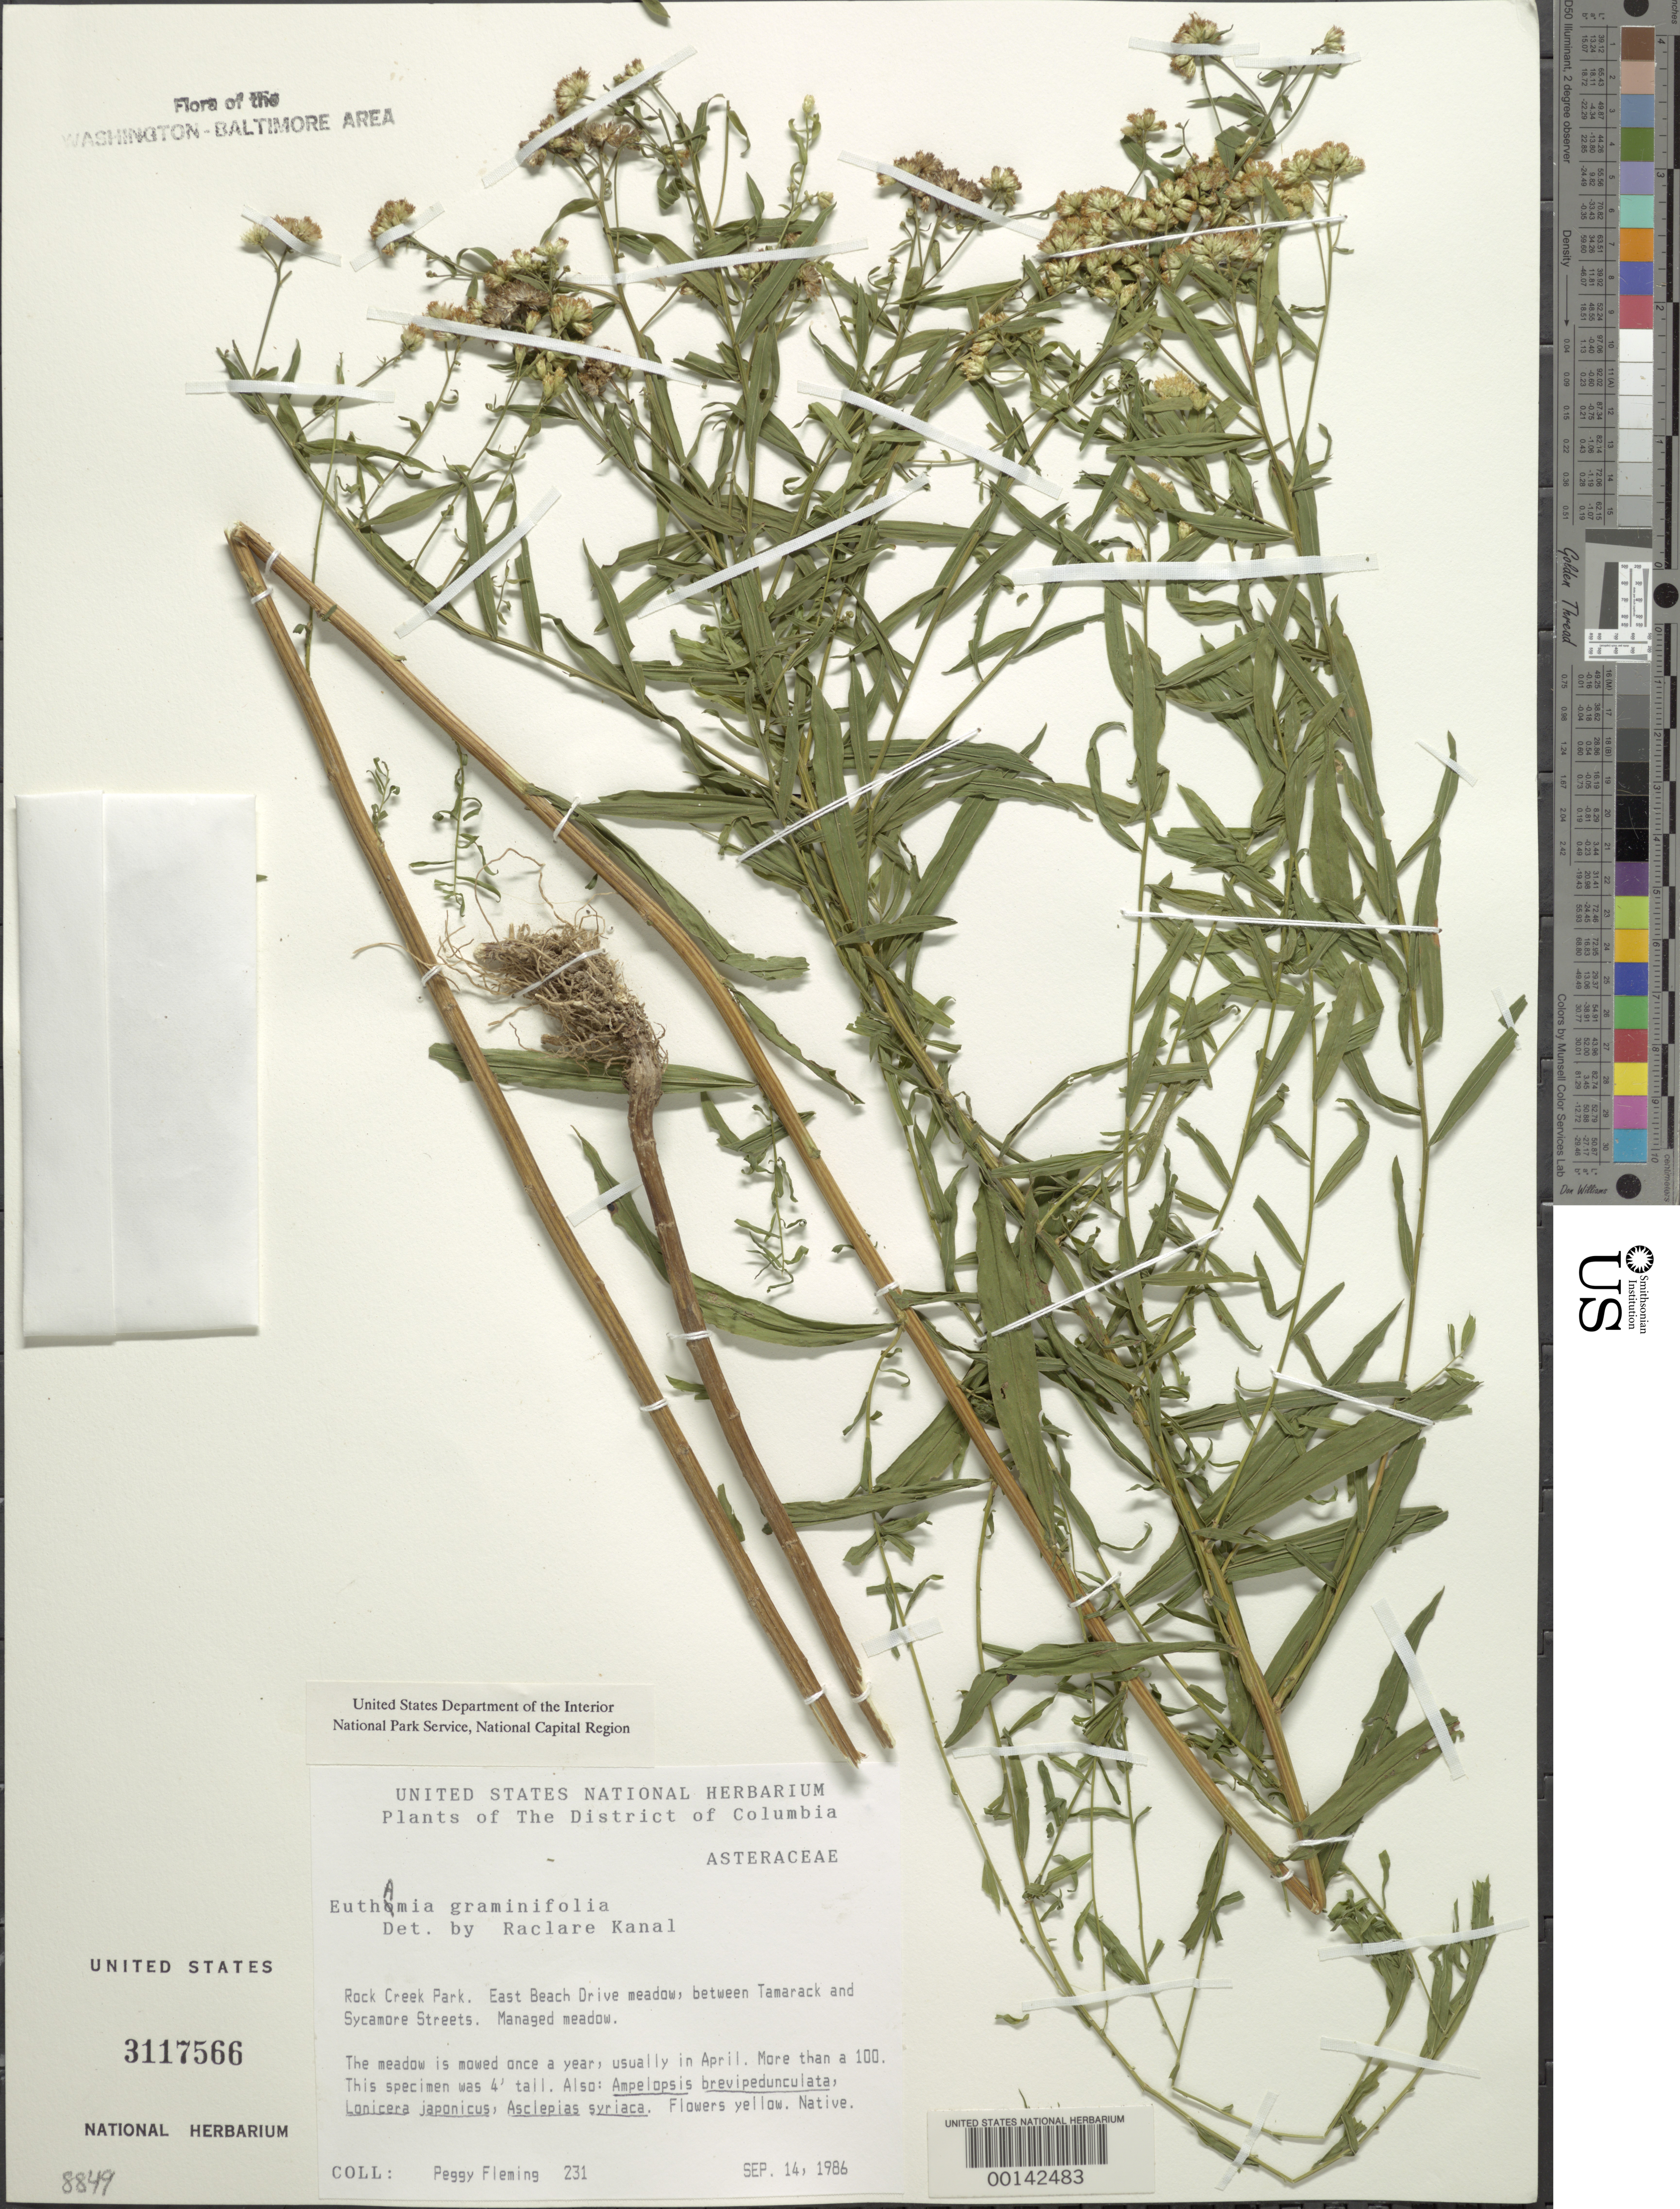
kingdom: Plantae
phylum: Tracheophyta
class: Magnoliopsida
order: Asterales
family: Asteraceae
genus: Euthamia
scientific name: Euthamia graminifolia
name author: (L.) Nutt.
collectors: P. Fleming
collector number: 231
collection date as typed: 14 Sep 1986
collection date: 1986-09-14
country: United States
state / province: District of Columbia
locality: Rock Creek Park. East Beach Drive meadow, between Tamarack and Sycamore Streets. Rock Creek Park & vicinity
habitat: Managed meadow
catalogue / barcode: US 3117566